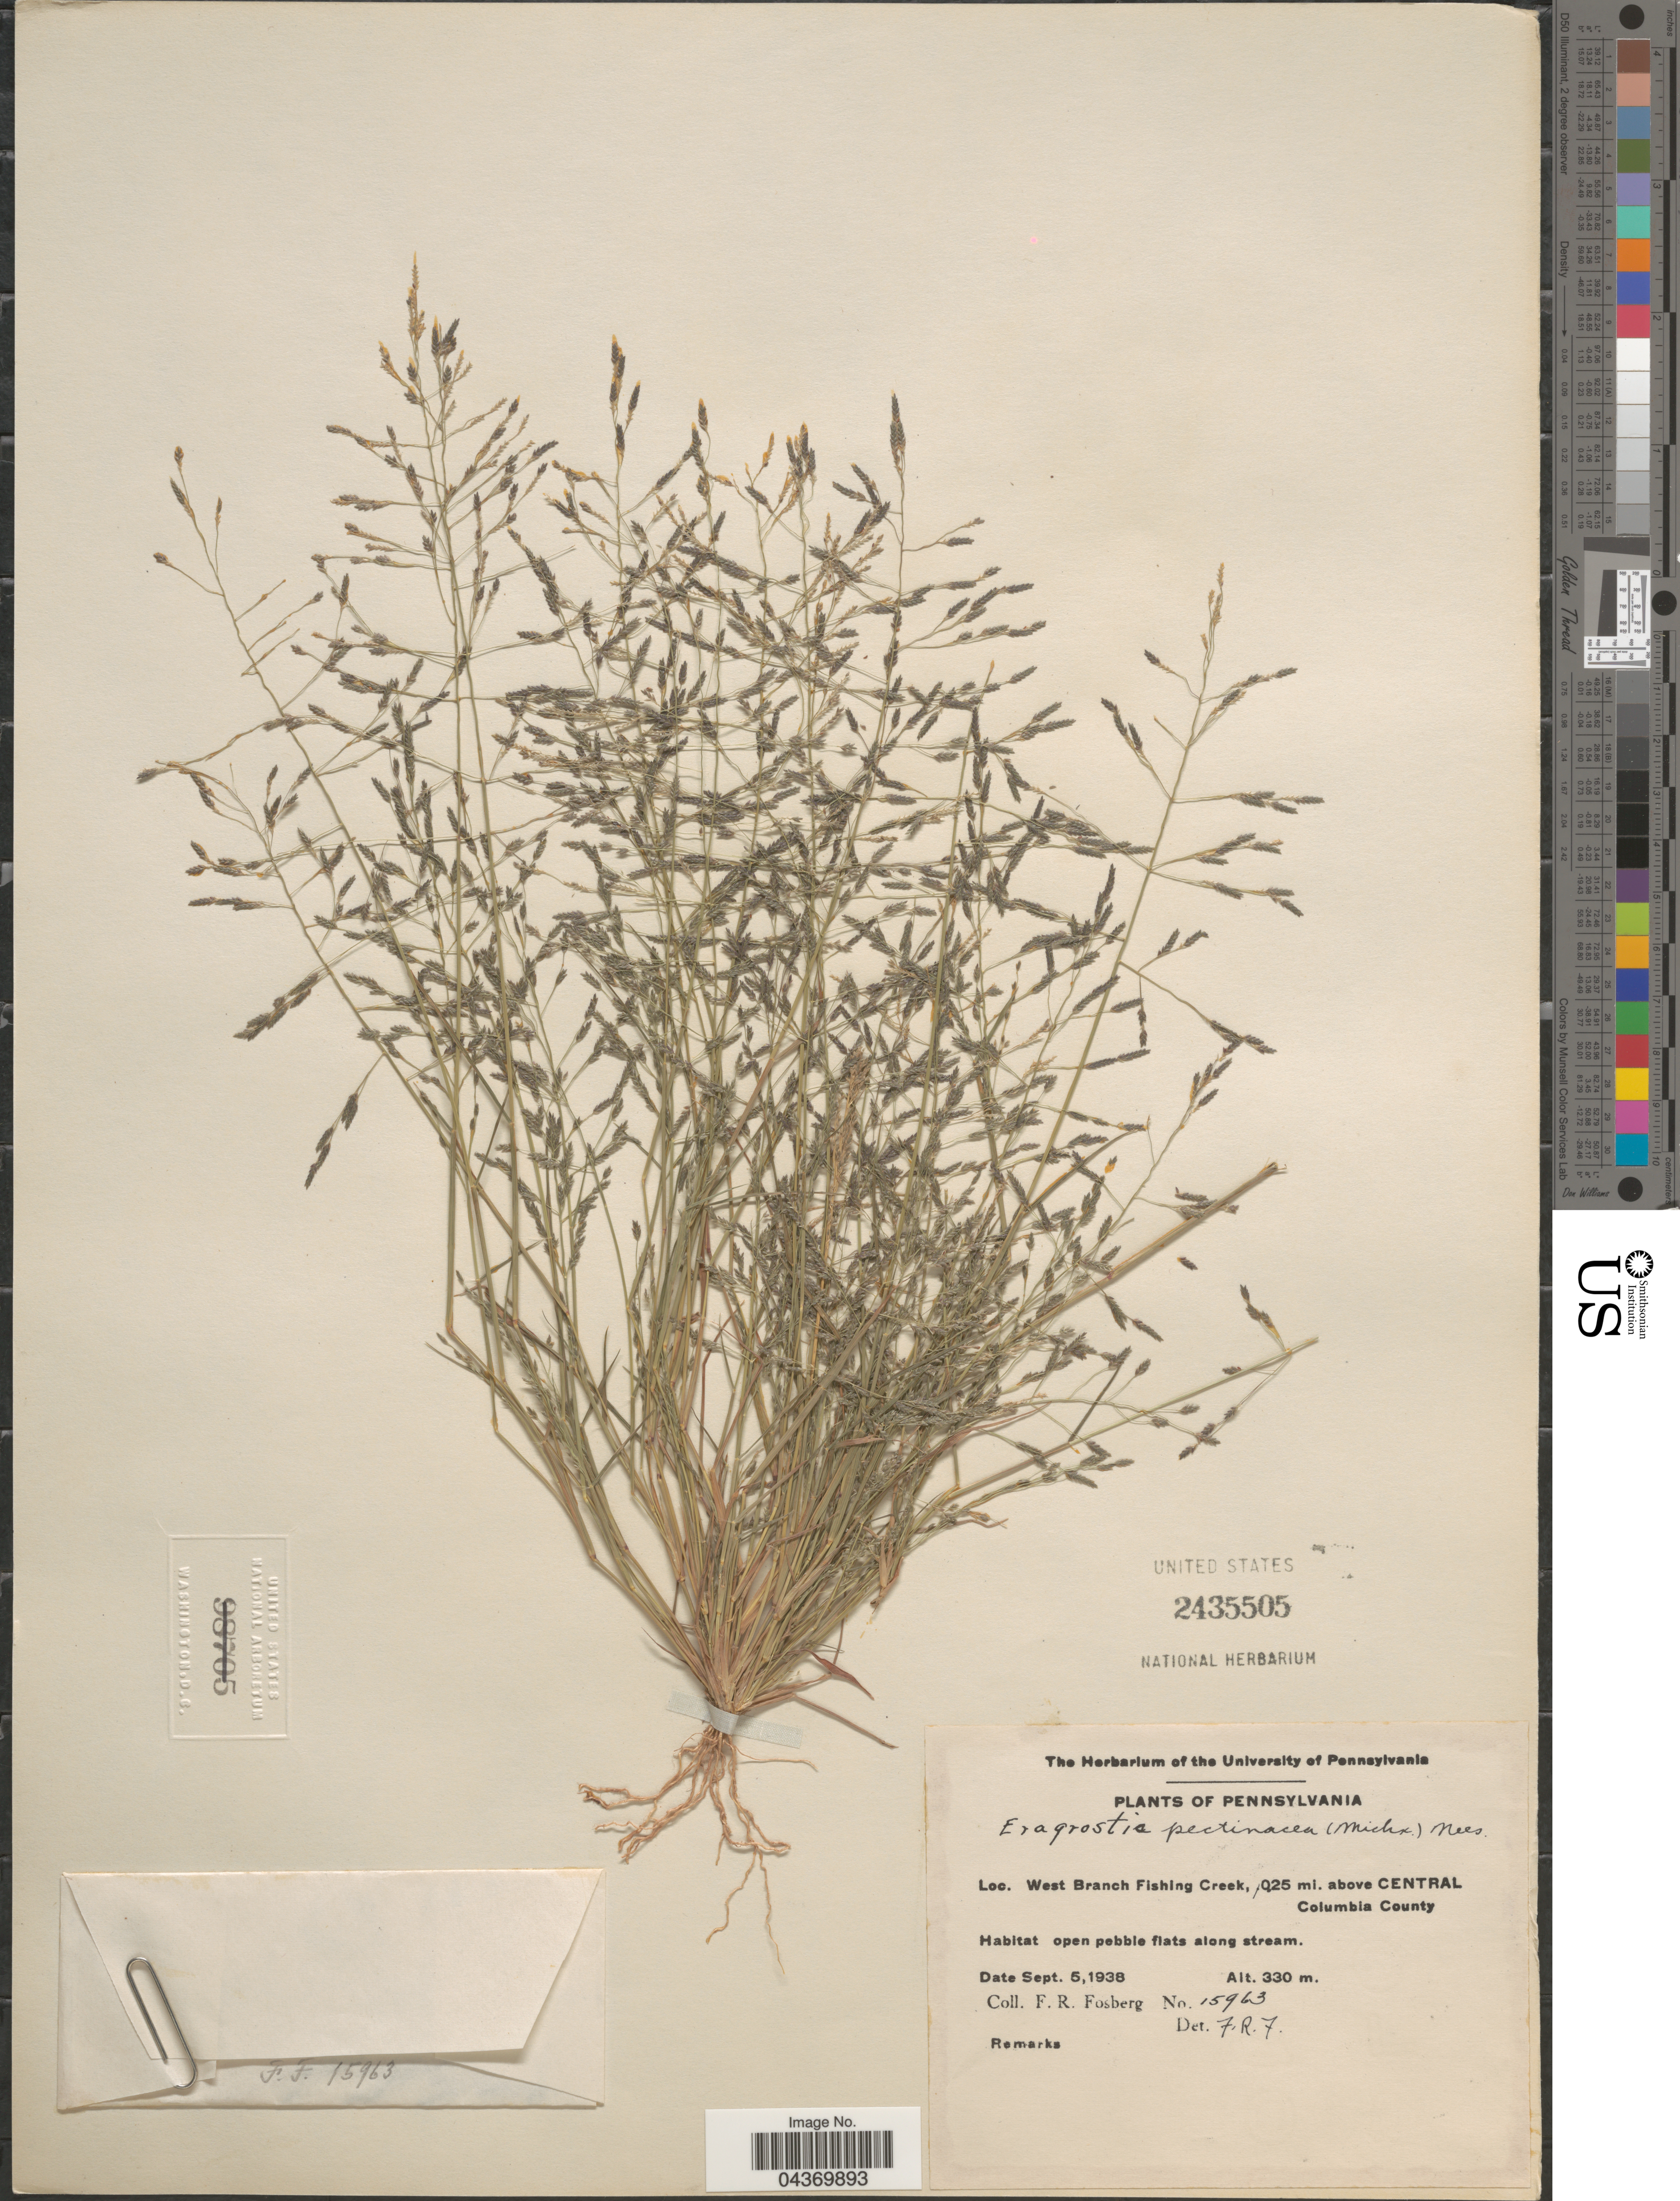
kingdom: Plantae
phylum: Tracheophyta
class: Liliopsida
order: Poales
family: Poaceae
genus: Eragrostis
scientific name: Eragrostis pectinacea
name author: (Michx.) Nees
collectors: F. R. Fosberg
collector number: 15963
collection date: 1938-09-05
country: United States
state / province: Pennsylvania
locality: West Branch Fishing Creek, 0.25 mi. above Central Columbia County.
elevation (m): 330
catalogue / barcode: US 2435505